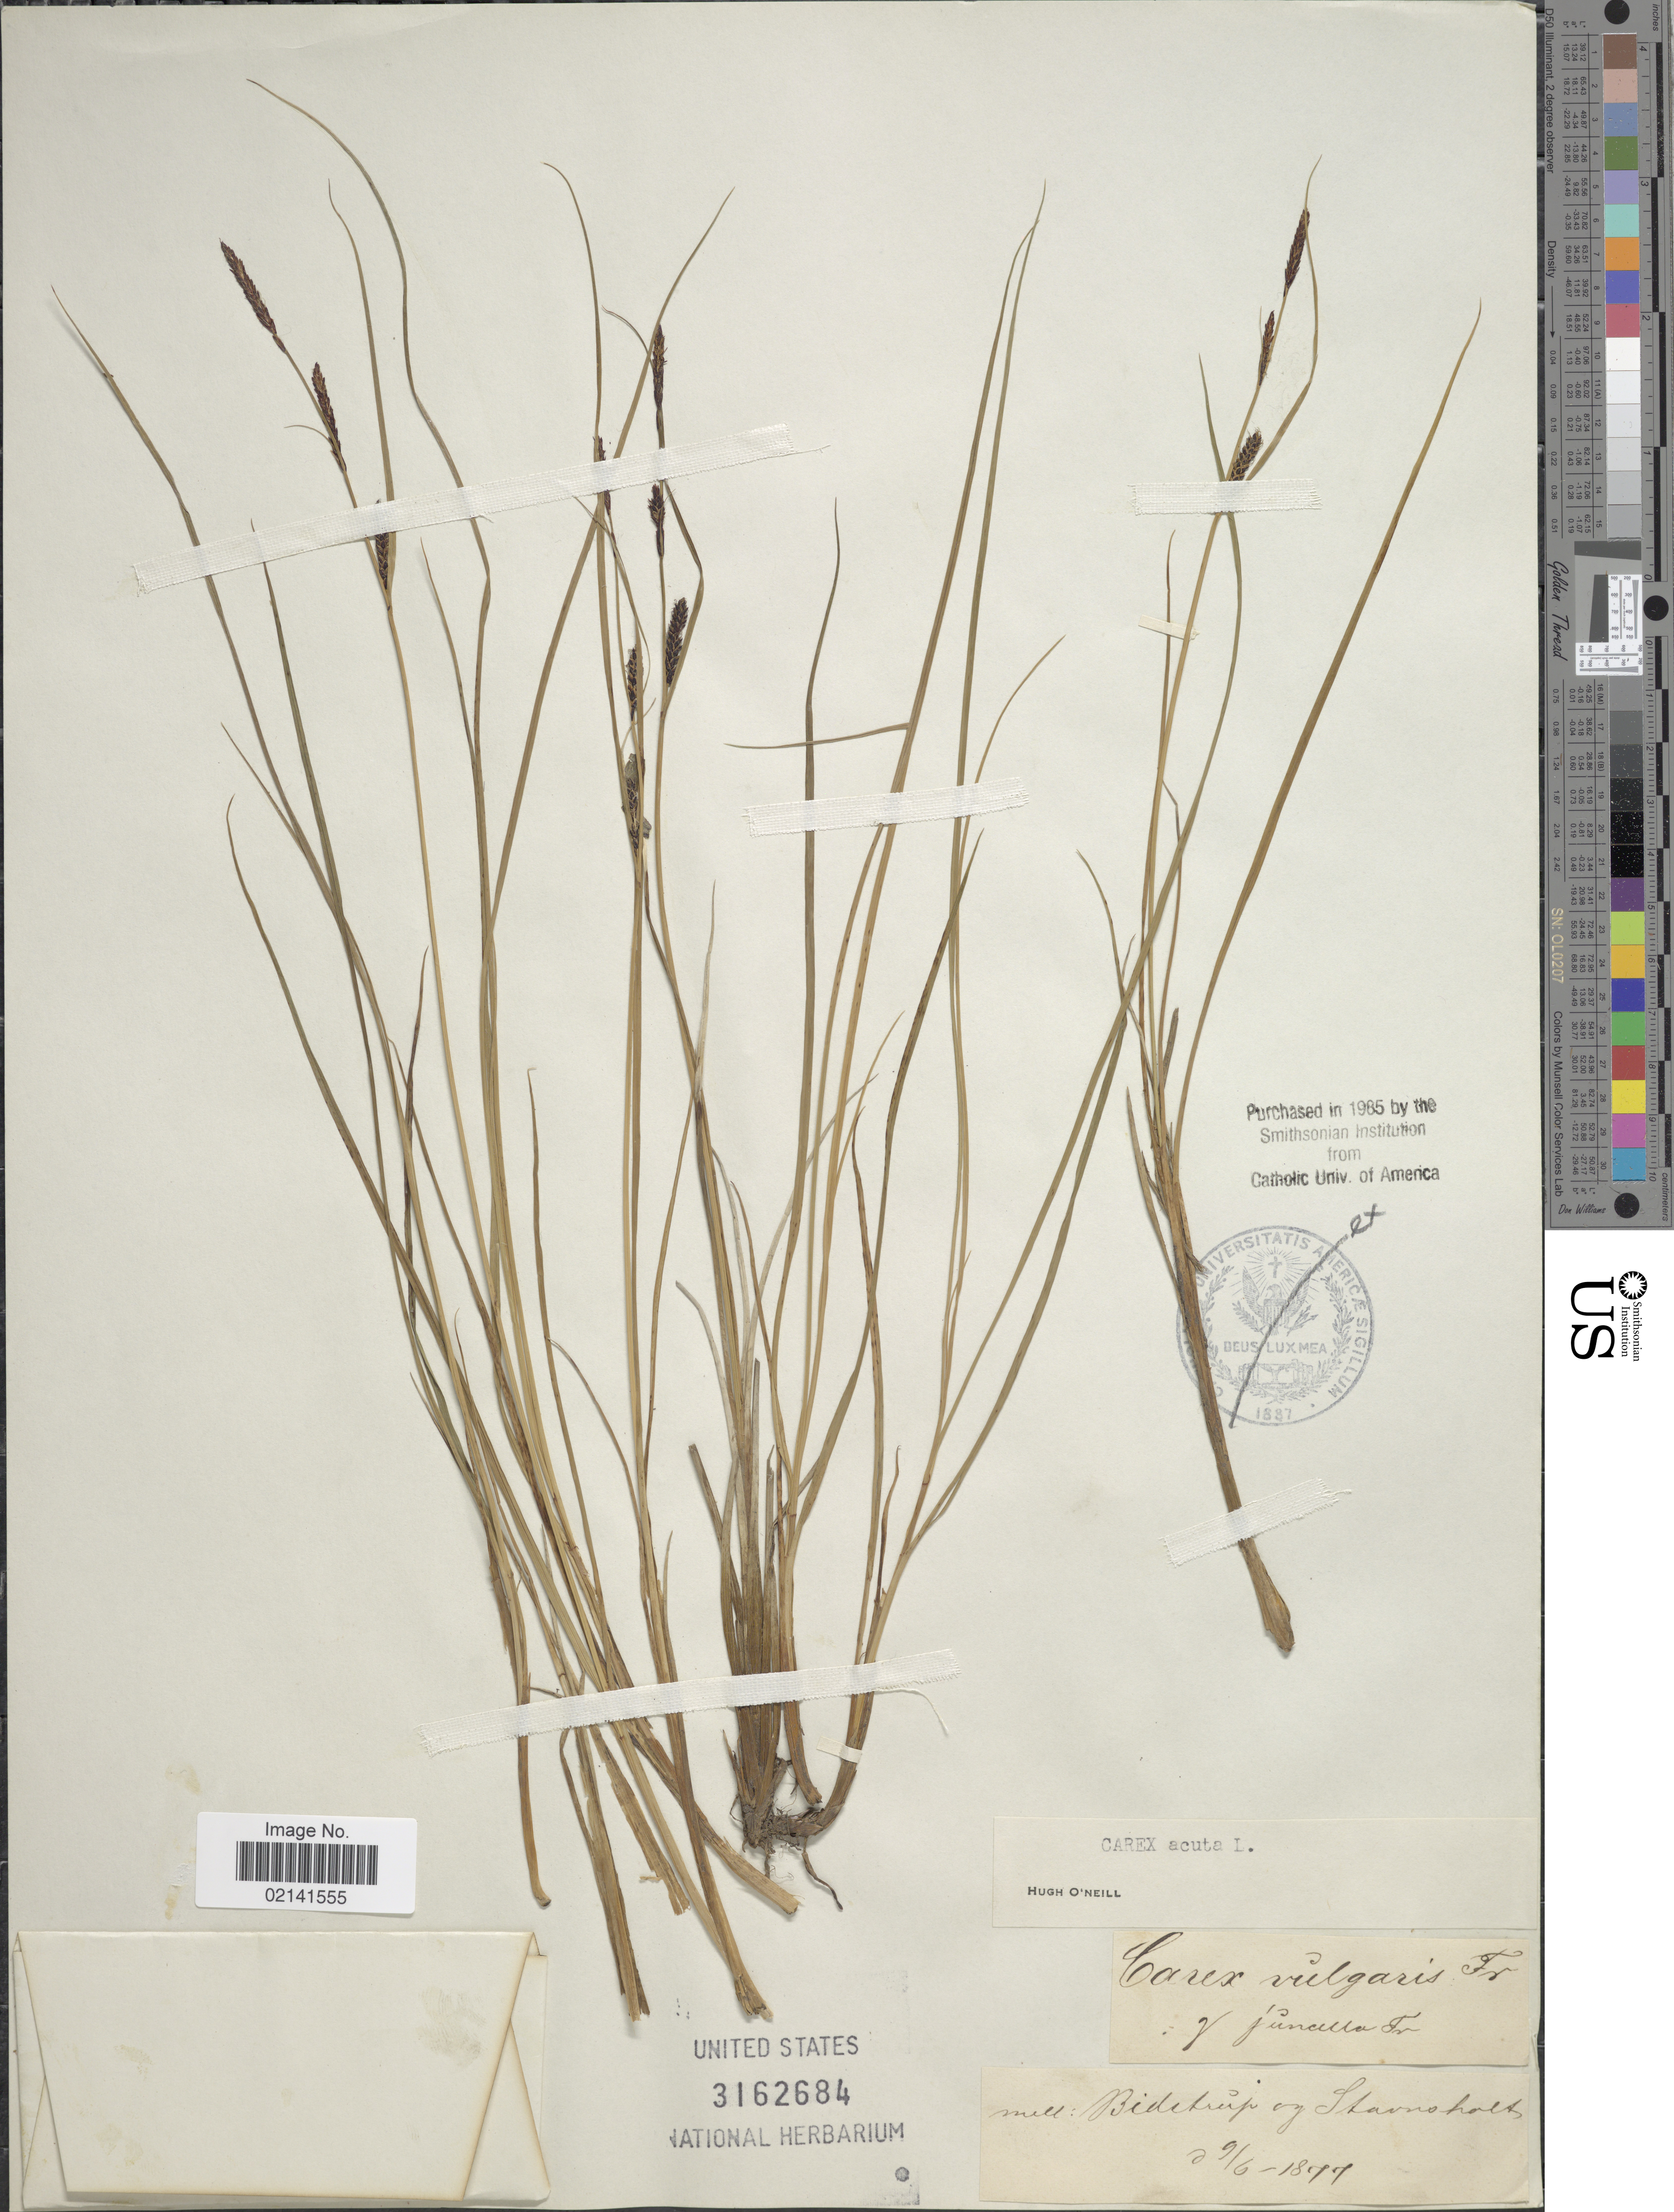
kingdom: Plantae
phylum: Tracheophyta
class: Liliopsida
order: Poales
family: Cyperaceae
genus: Carex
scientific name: Carex acuta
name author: L.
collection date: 1877-06-29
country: Denmark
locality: Bidstrup og Stavnsholt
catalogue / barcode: US 3162684